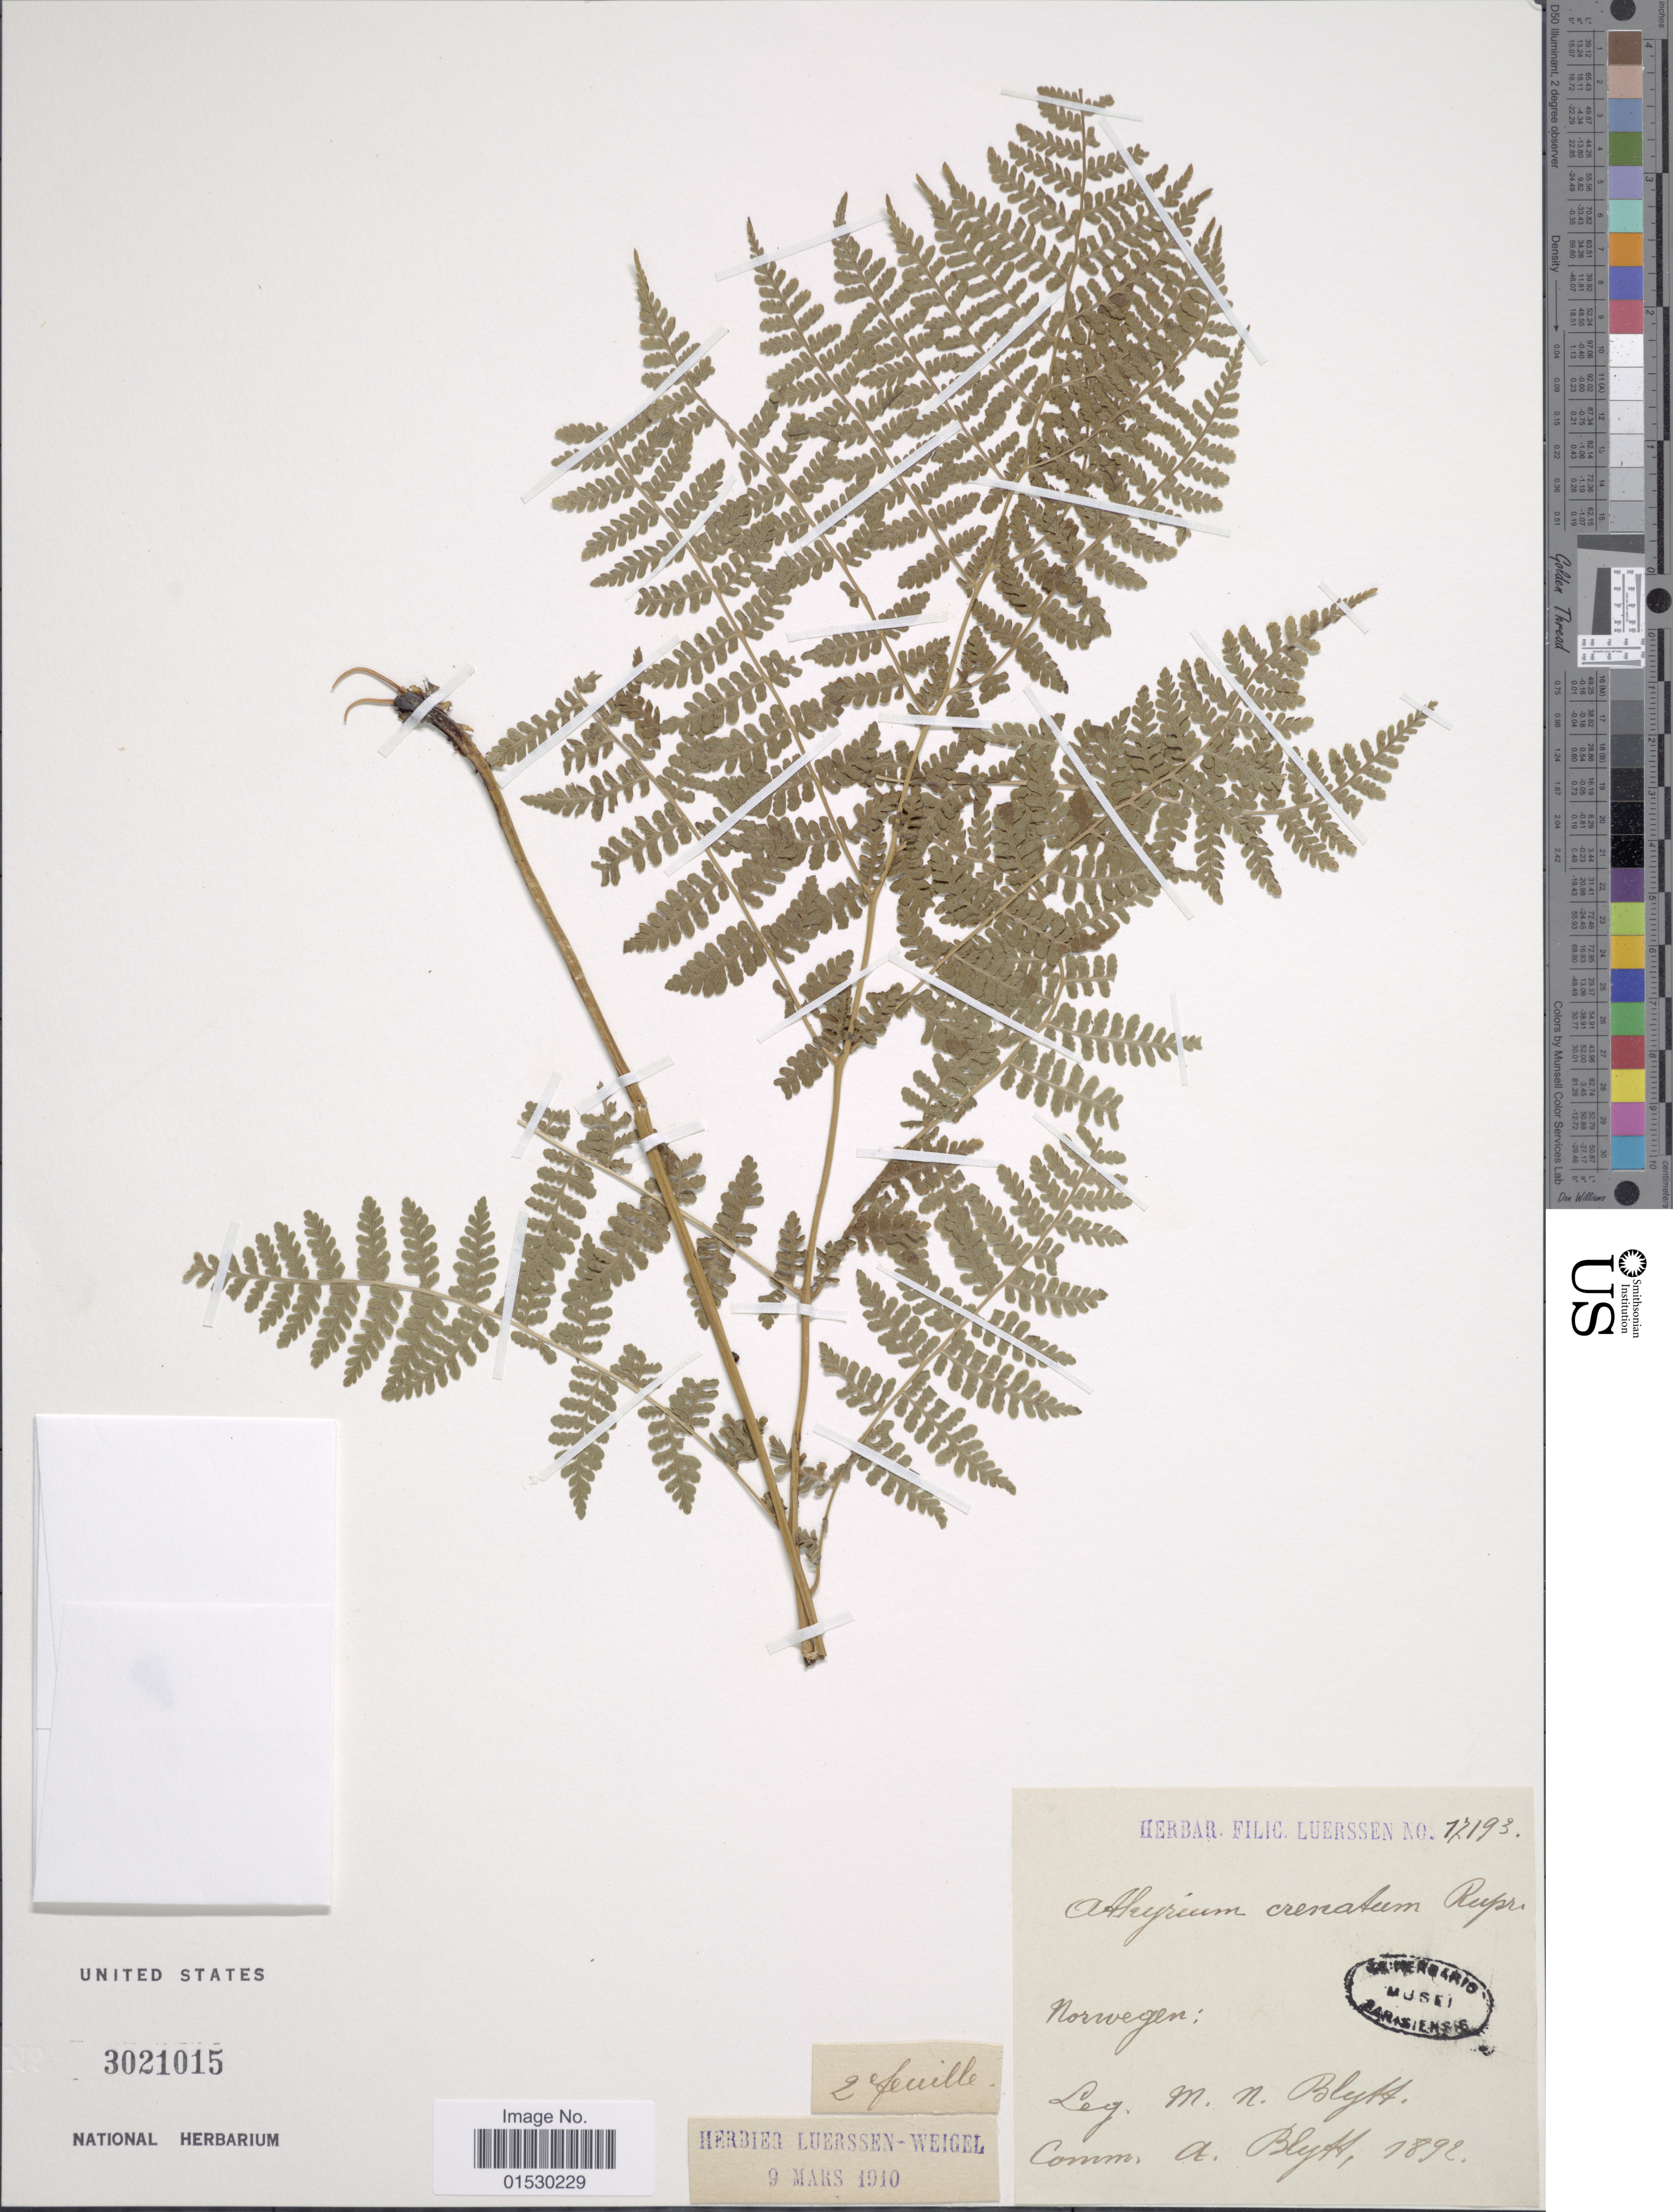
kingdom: Plantae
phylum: Tracheophyta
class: Polypodiopsida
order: Polypodiales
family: Athyriaceae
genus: Athyrium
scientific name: Athyrium distentifolilum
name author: Tausch ex Opiz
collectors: M. Blijtt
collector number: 17193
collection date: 1892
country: Norway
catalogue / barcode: US 3021015